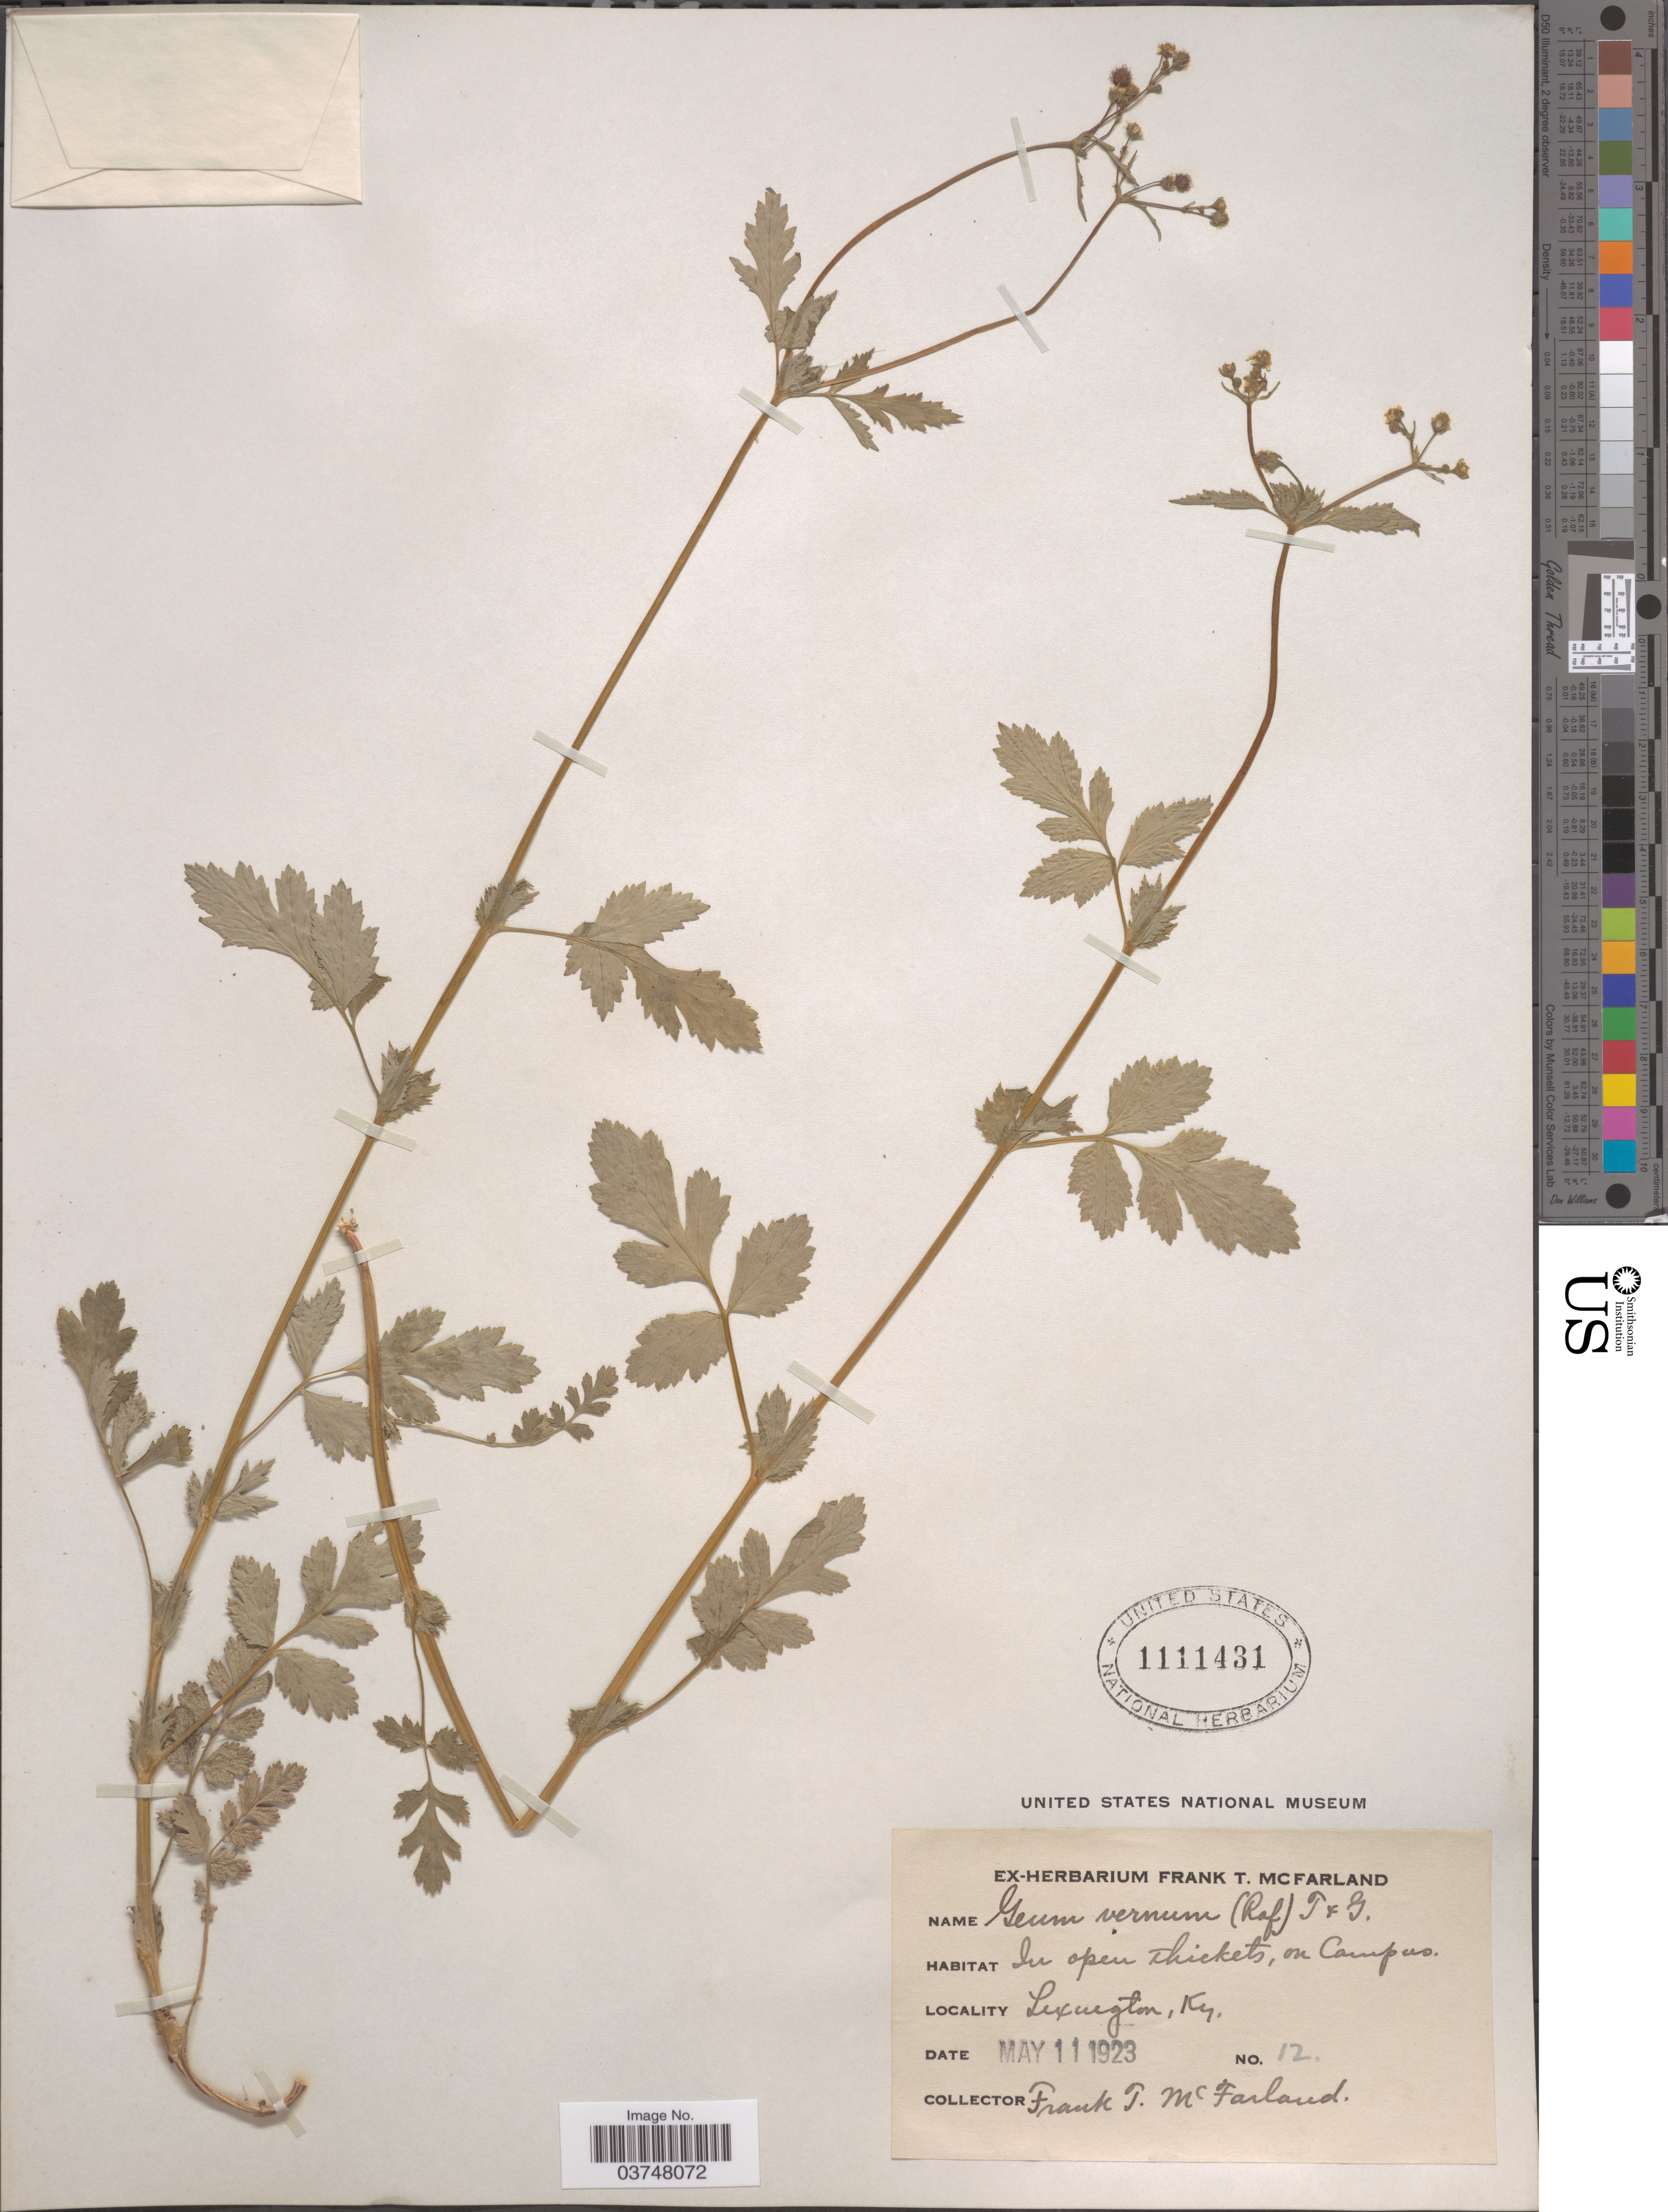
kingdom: Plantae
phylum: Tracheophyta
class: Magnoliopsida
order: Rosales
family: Rosaceae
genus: Geum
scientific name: Geum vernum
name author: (Raf.) Torr. & A. Gray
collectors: F. McFarland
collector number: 12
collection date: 1923-05-11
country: United States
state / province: Kentucky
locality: In open thickets, on Campus. Lexington.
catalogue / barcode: US 1111431